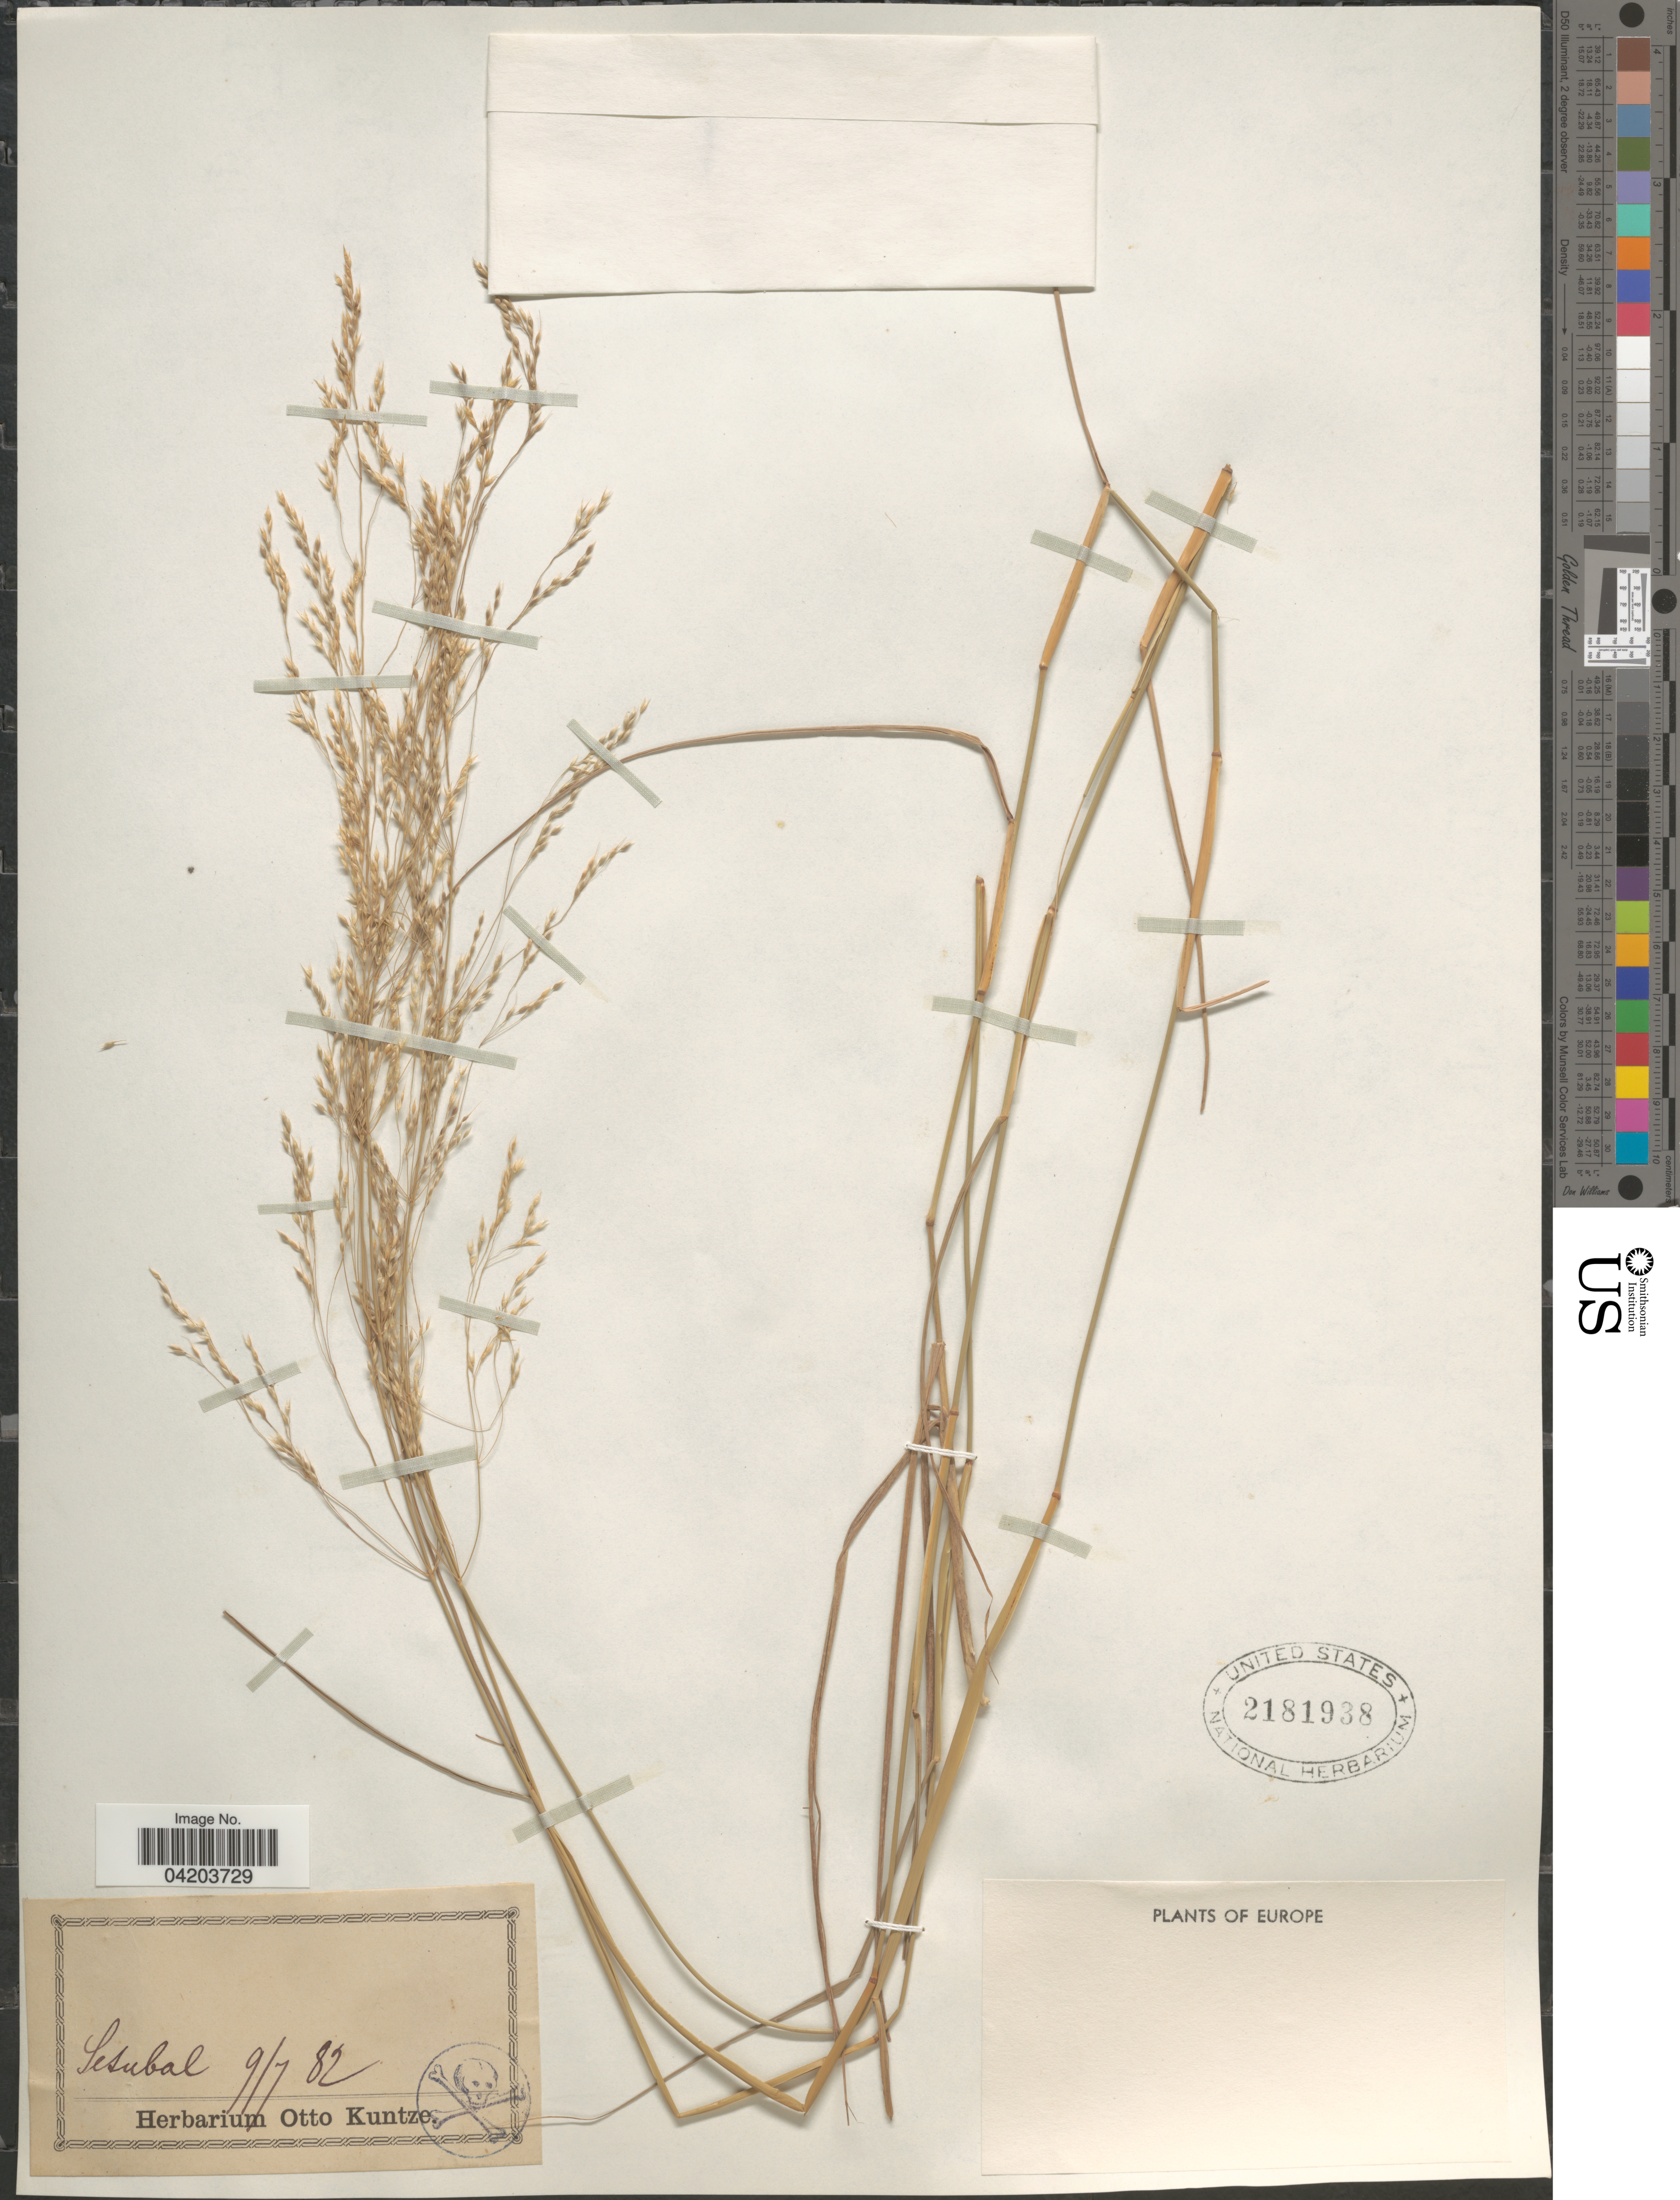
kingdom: Plantae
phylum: Tracheophyta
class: Liliopsida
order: Poales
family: Poaceae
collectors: ex herb. Otto Kuntze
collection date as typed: Transcribed d/m/y: 9/7/82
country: Portugal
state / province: Setubal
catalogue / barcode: US 2181938